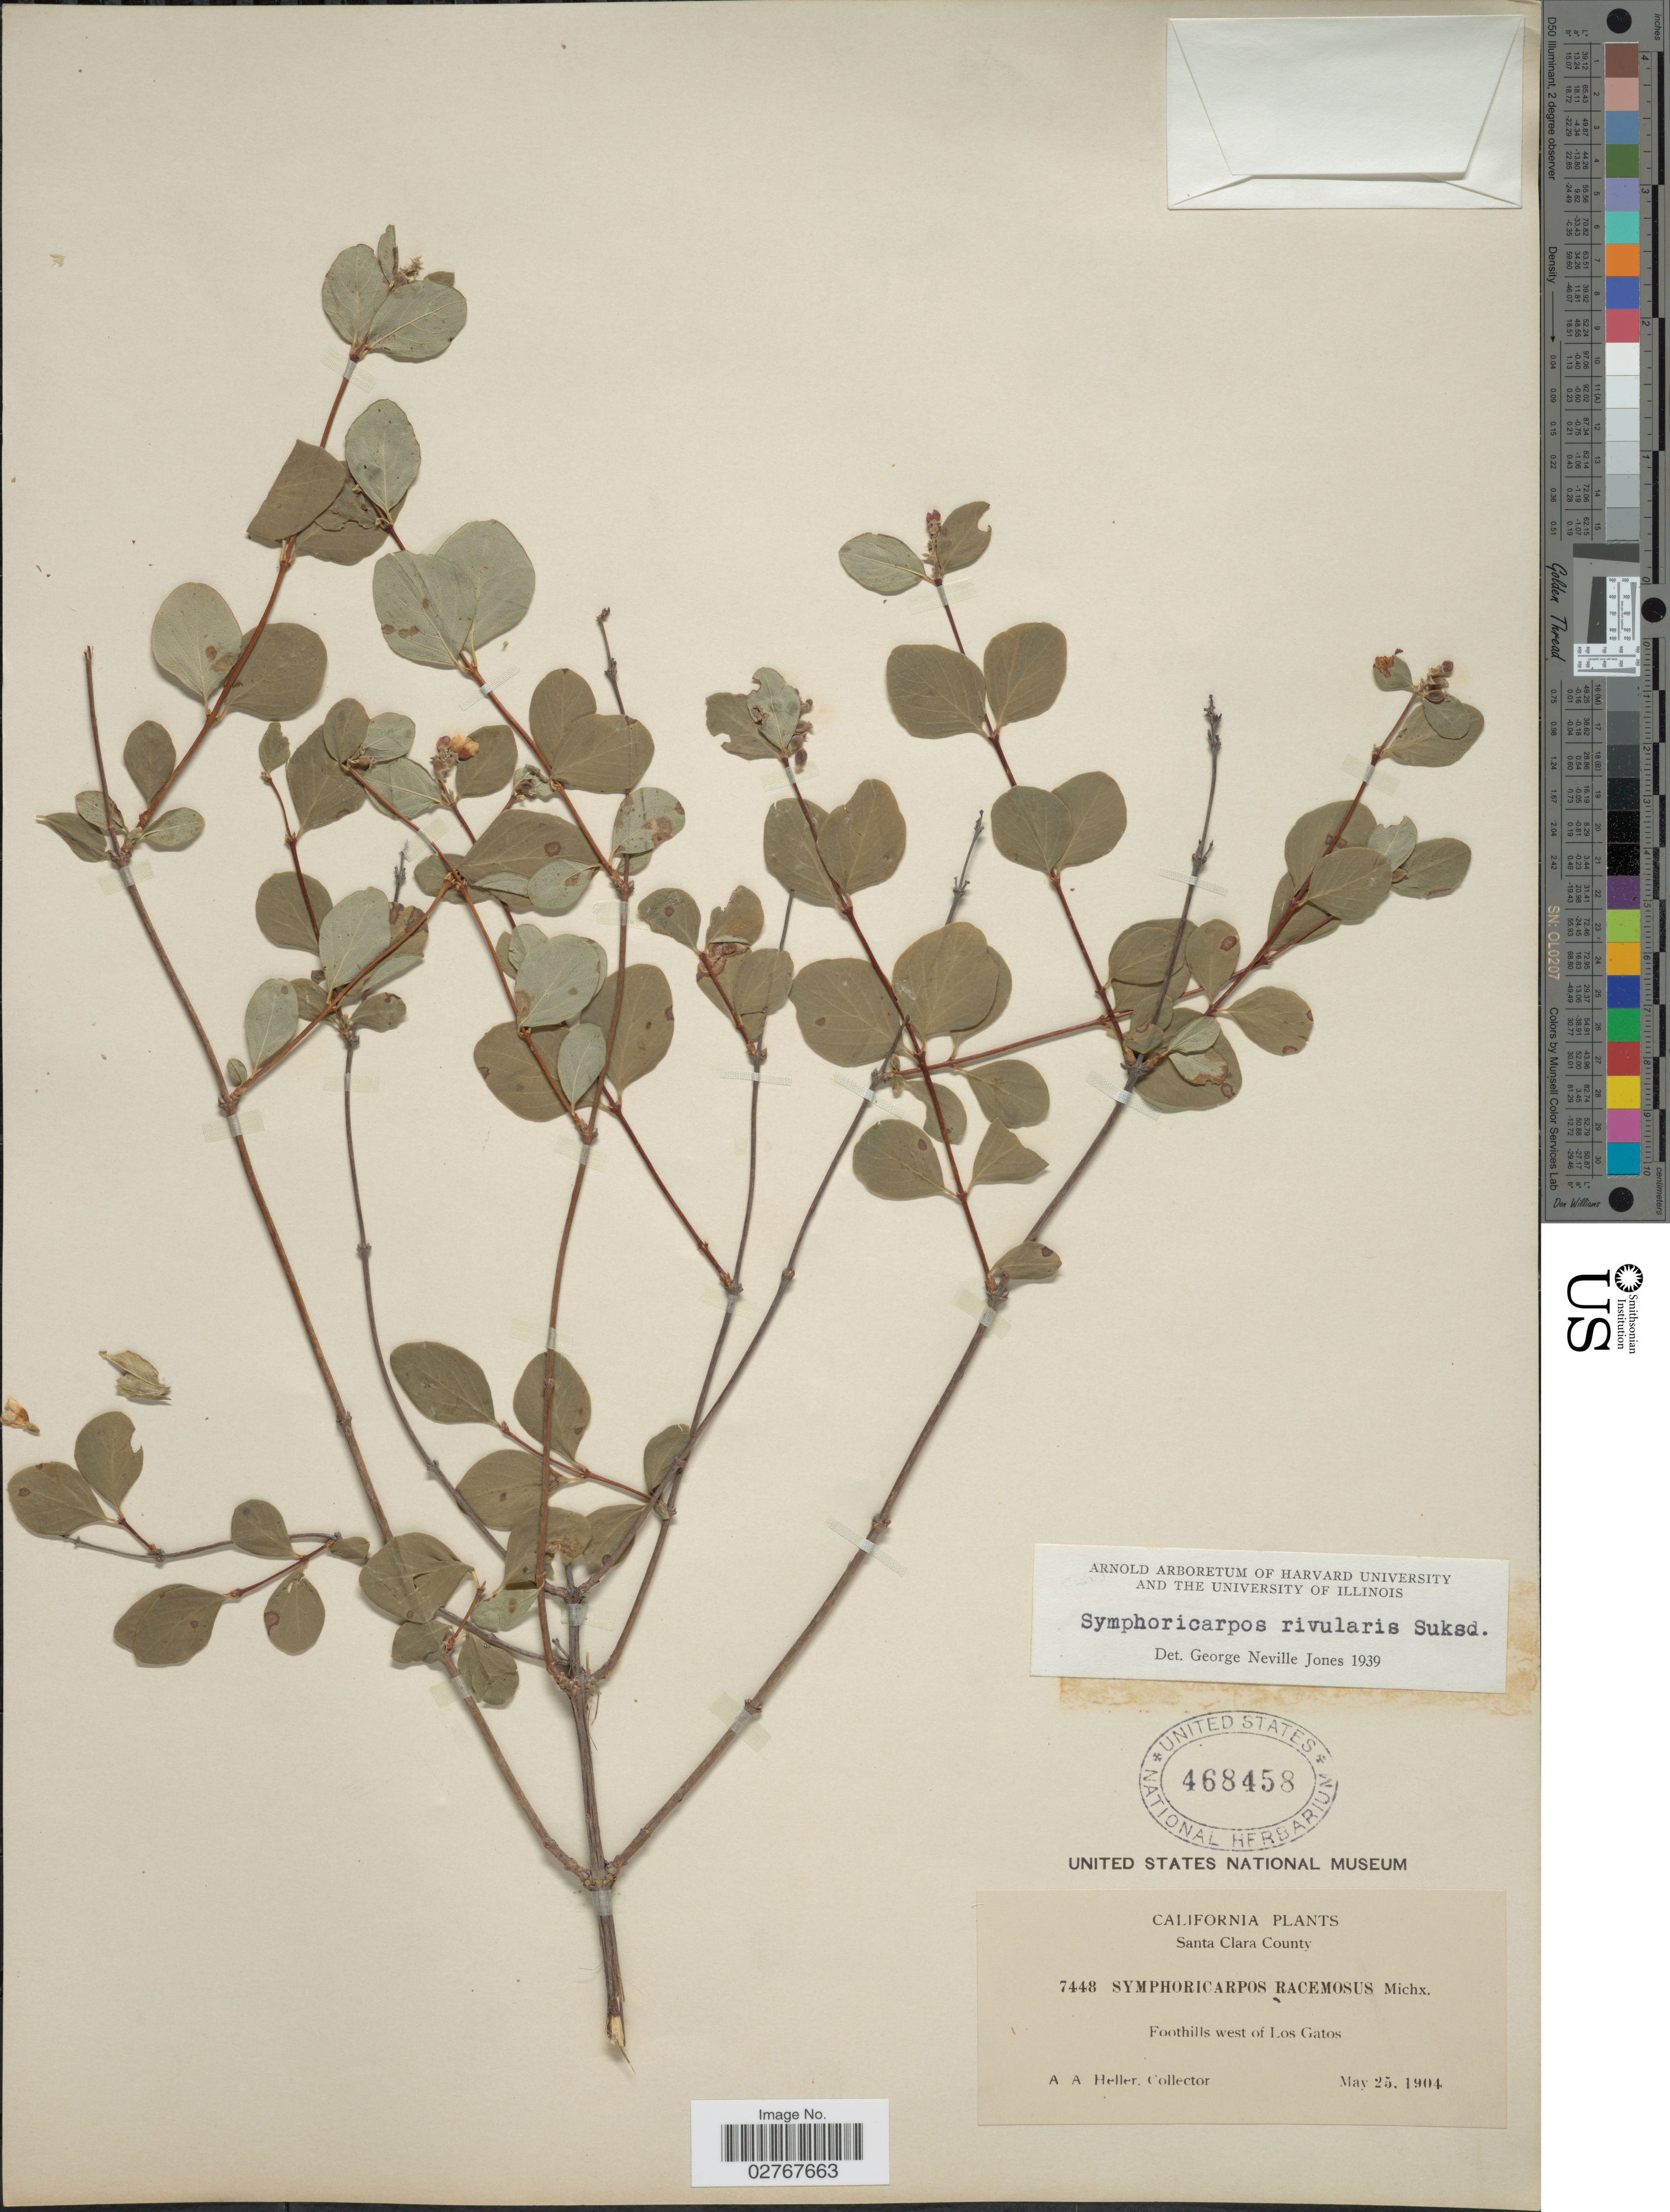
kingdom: Plantae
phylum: Tracheophyta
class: Magnoliopsida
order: Dipsacales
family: Caprifoliaceae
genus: Symphoricarpos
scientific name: Symphoricarpos rivularis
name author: Suksd.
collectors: A. A. Heller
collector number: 7448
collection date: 1904-05-25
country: United States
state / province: California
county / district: Santa Clara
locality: Santa Clara County. Foothills west of Los Gatos.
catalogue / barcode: US 468458